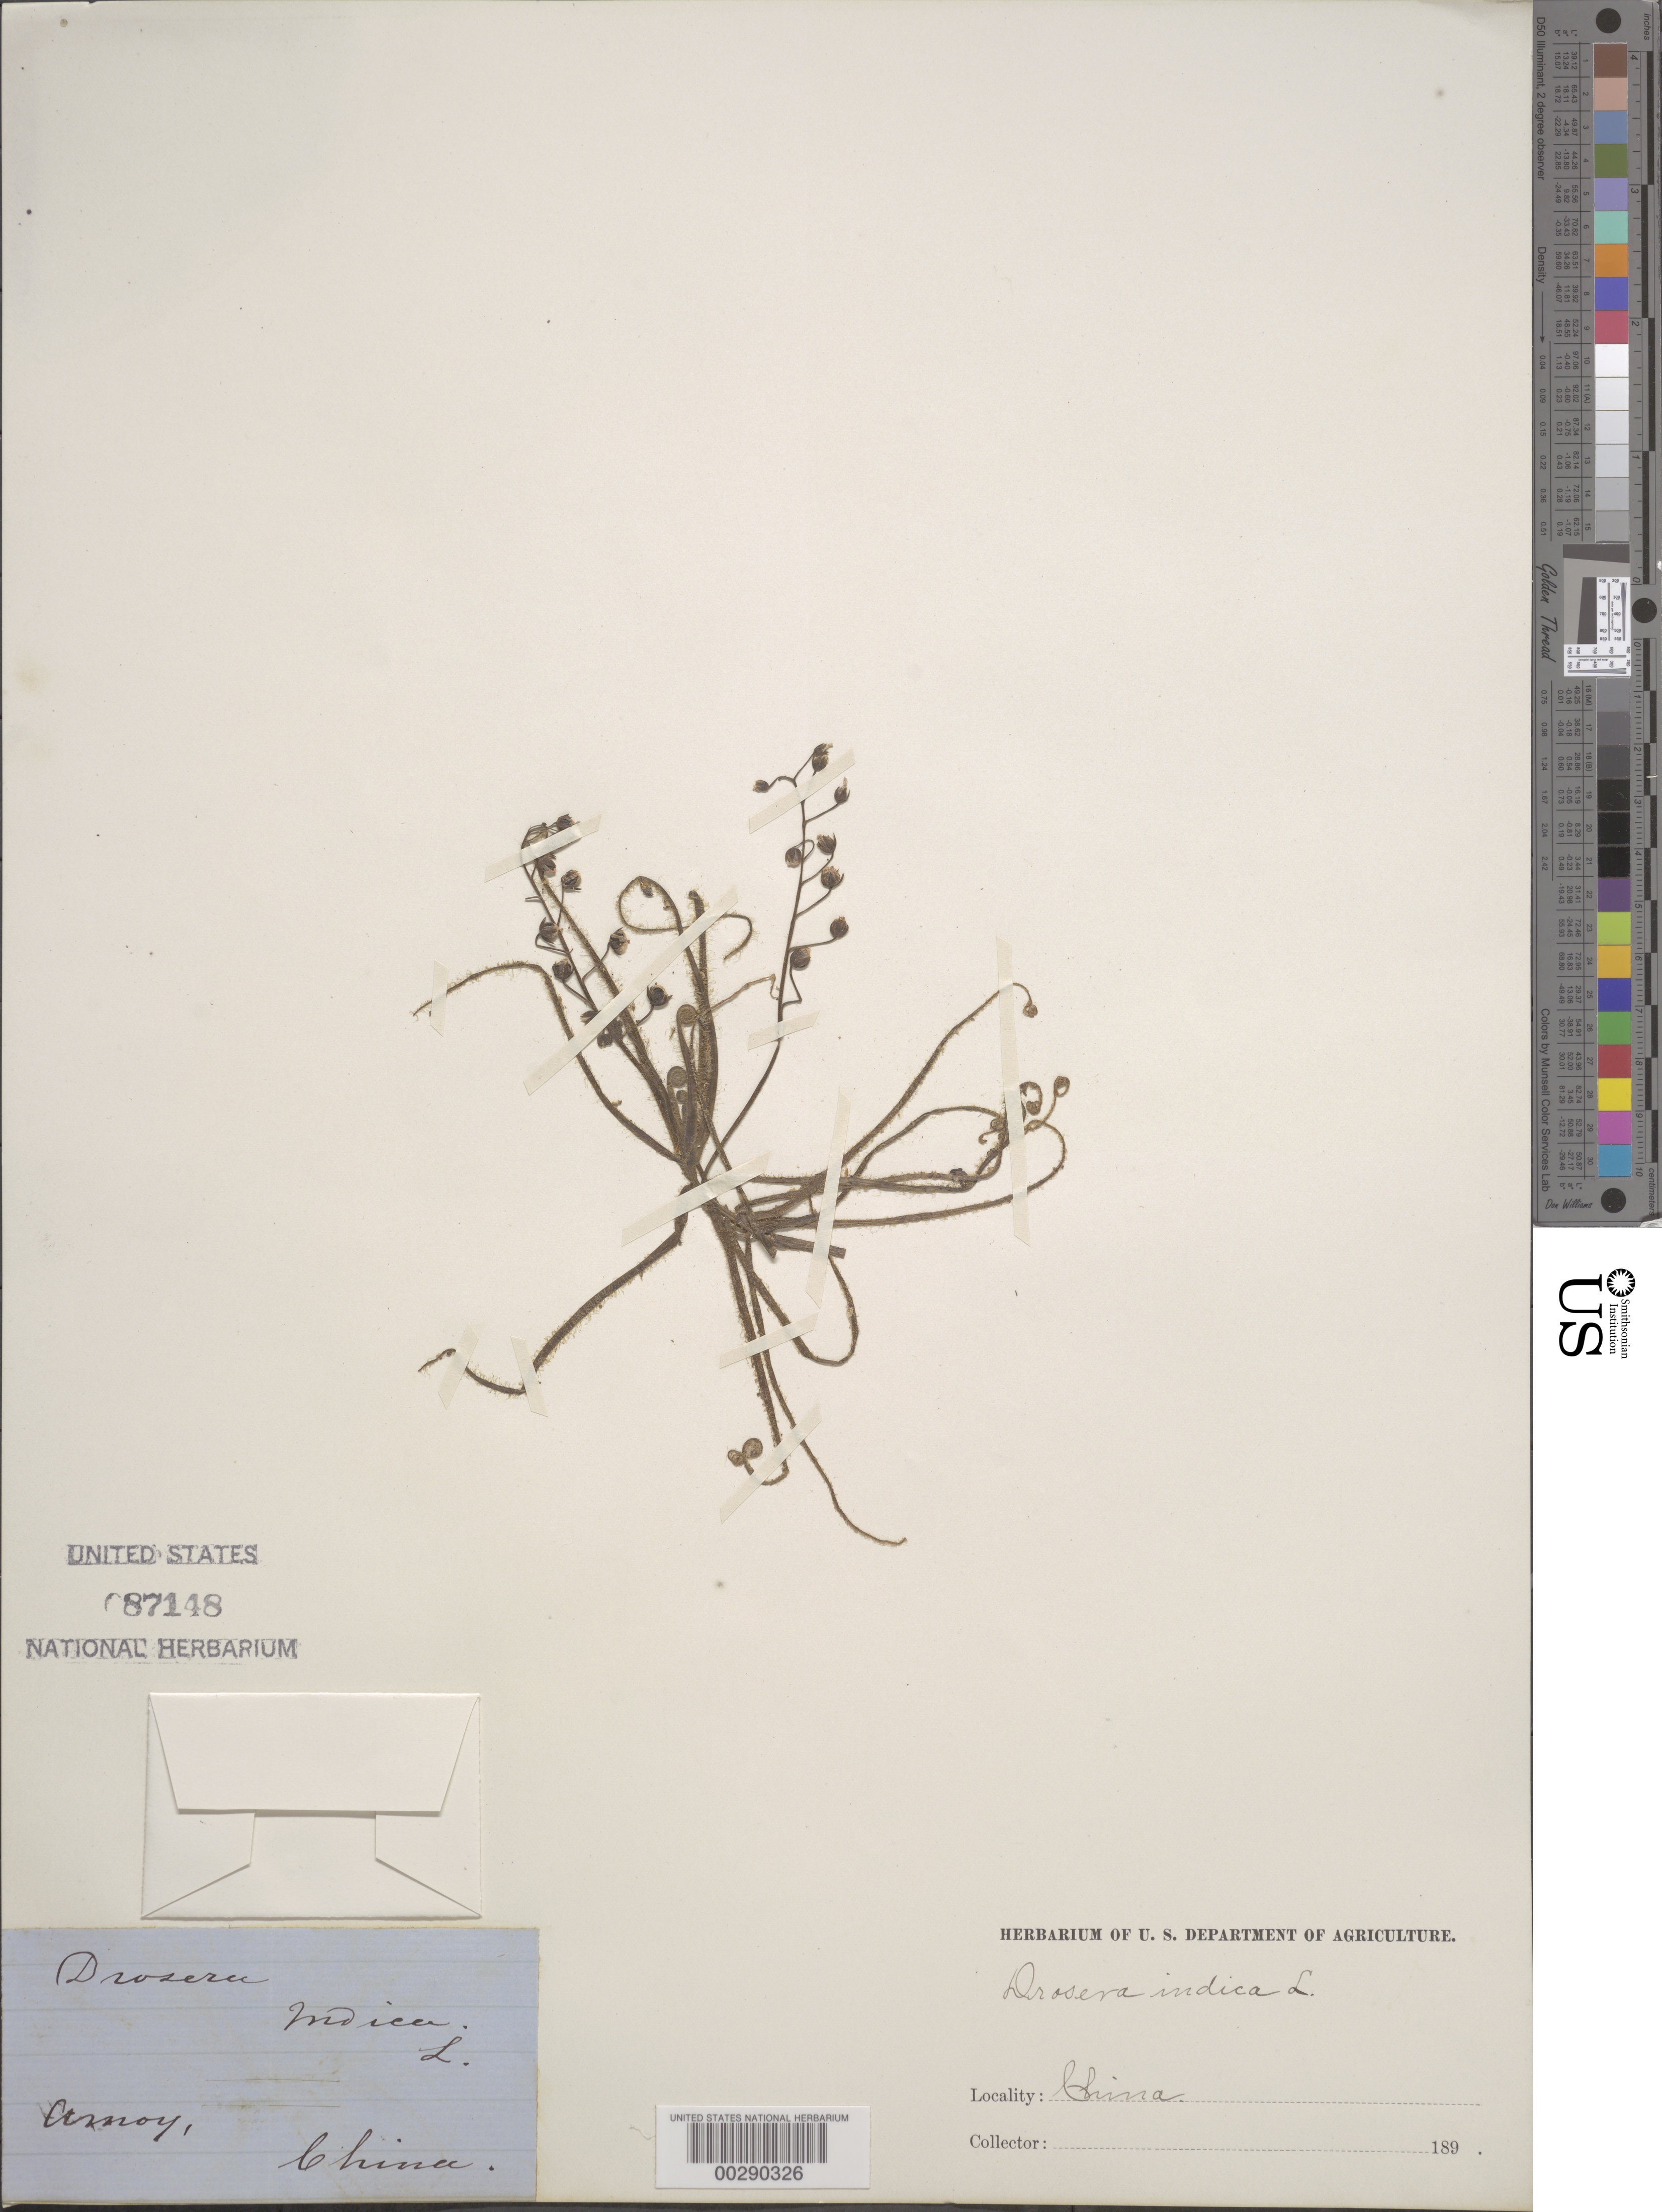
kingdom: Plantae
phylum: Tracheophyta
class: Magnoliopsida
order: Caryophyllales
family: Droseraceae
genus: Drosera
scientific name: Drosera indica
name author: L.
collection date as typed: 189-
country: China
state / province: Fujian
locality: Amoy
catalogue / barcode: US 87148